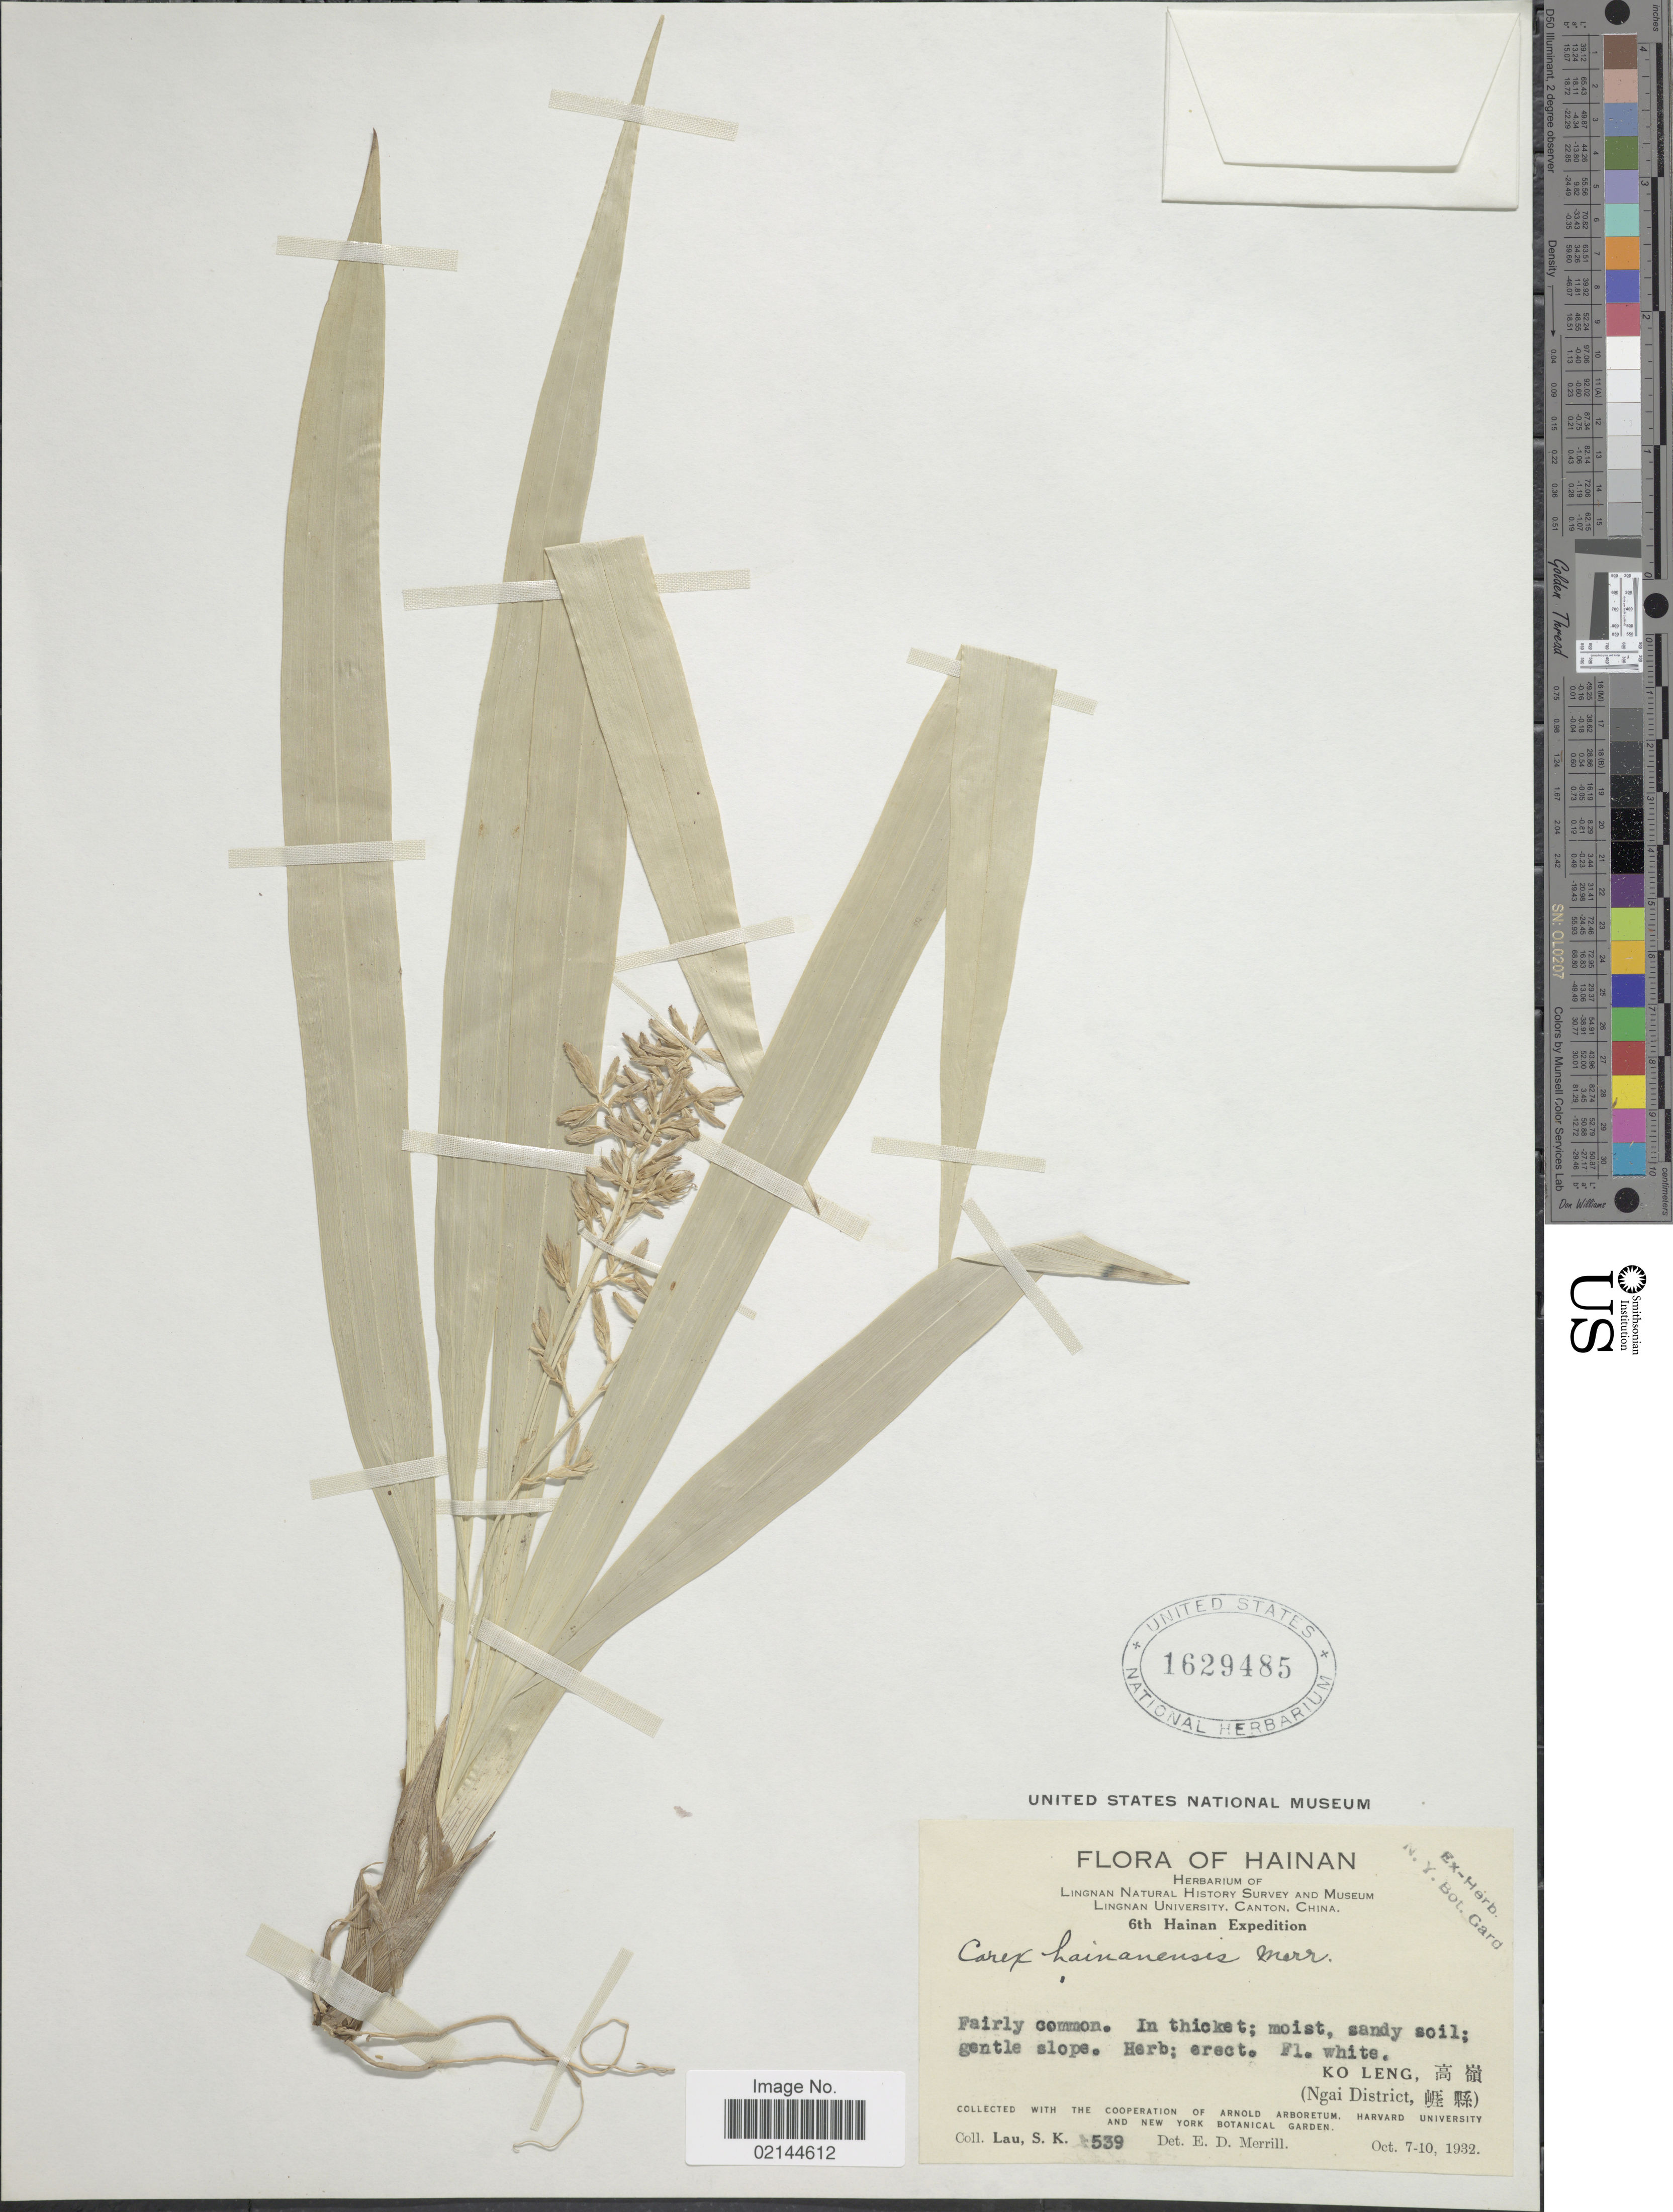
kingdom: Plantae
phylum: Tracheophyta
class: Liliopsida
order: Poales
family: Cyperaceae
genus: Carex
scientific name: Carex commixta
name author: Steud.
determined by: Strong, Mark T., (BOT), Smithsonian Institution - National Museum of Natural History (UNITED STATES)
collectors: S. K. Lau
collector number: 539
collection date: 1932-10-07/1932-10-10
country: China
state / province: Hainan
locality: Ko Leng Ngai District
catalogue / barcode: US 1629485